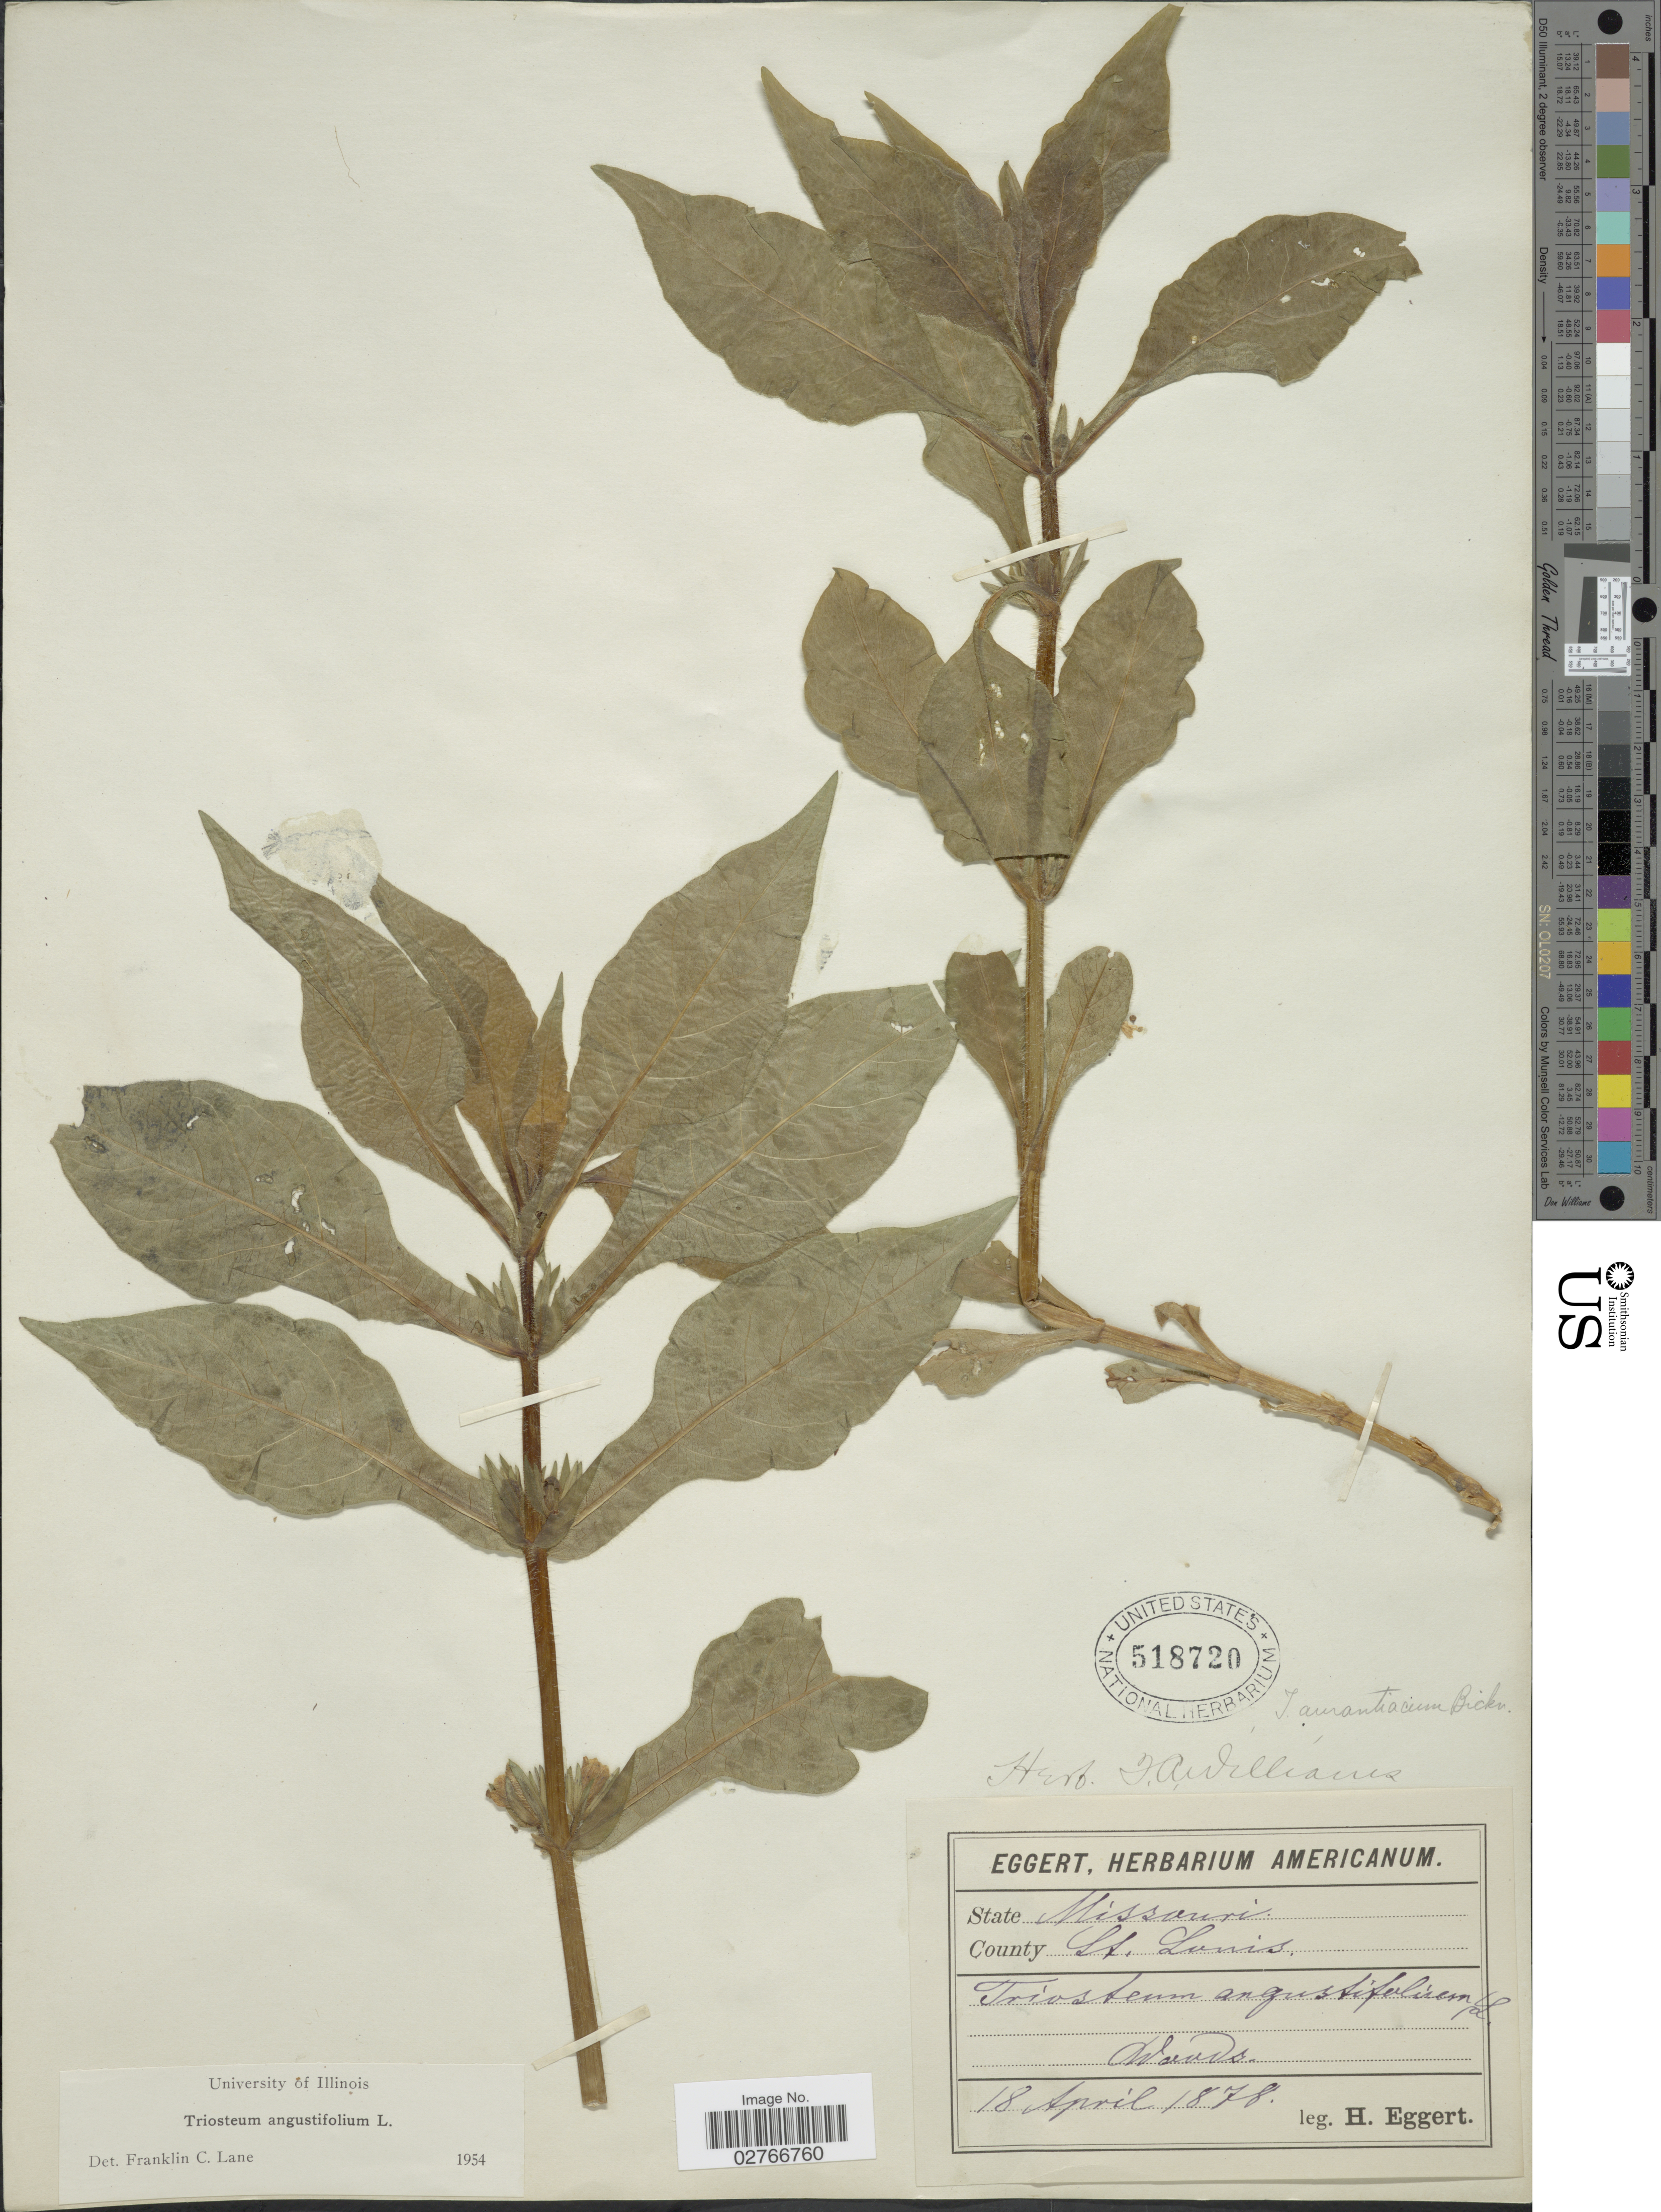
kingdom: Plantae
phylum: Tracheophyta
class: Magnoliopsida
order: Dipsacales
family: Caprifoliaceae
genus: Triosteum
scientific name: Triosteum angustifolium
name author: L.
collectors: H. Eggert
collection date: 1878-04-18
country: United States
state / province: Missouri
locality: County St. Louis.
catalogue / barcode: US 518720